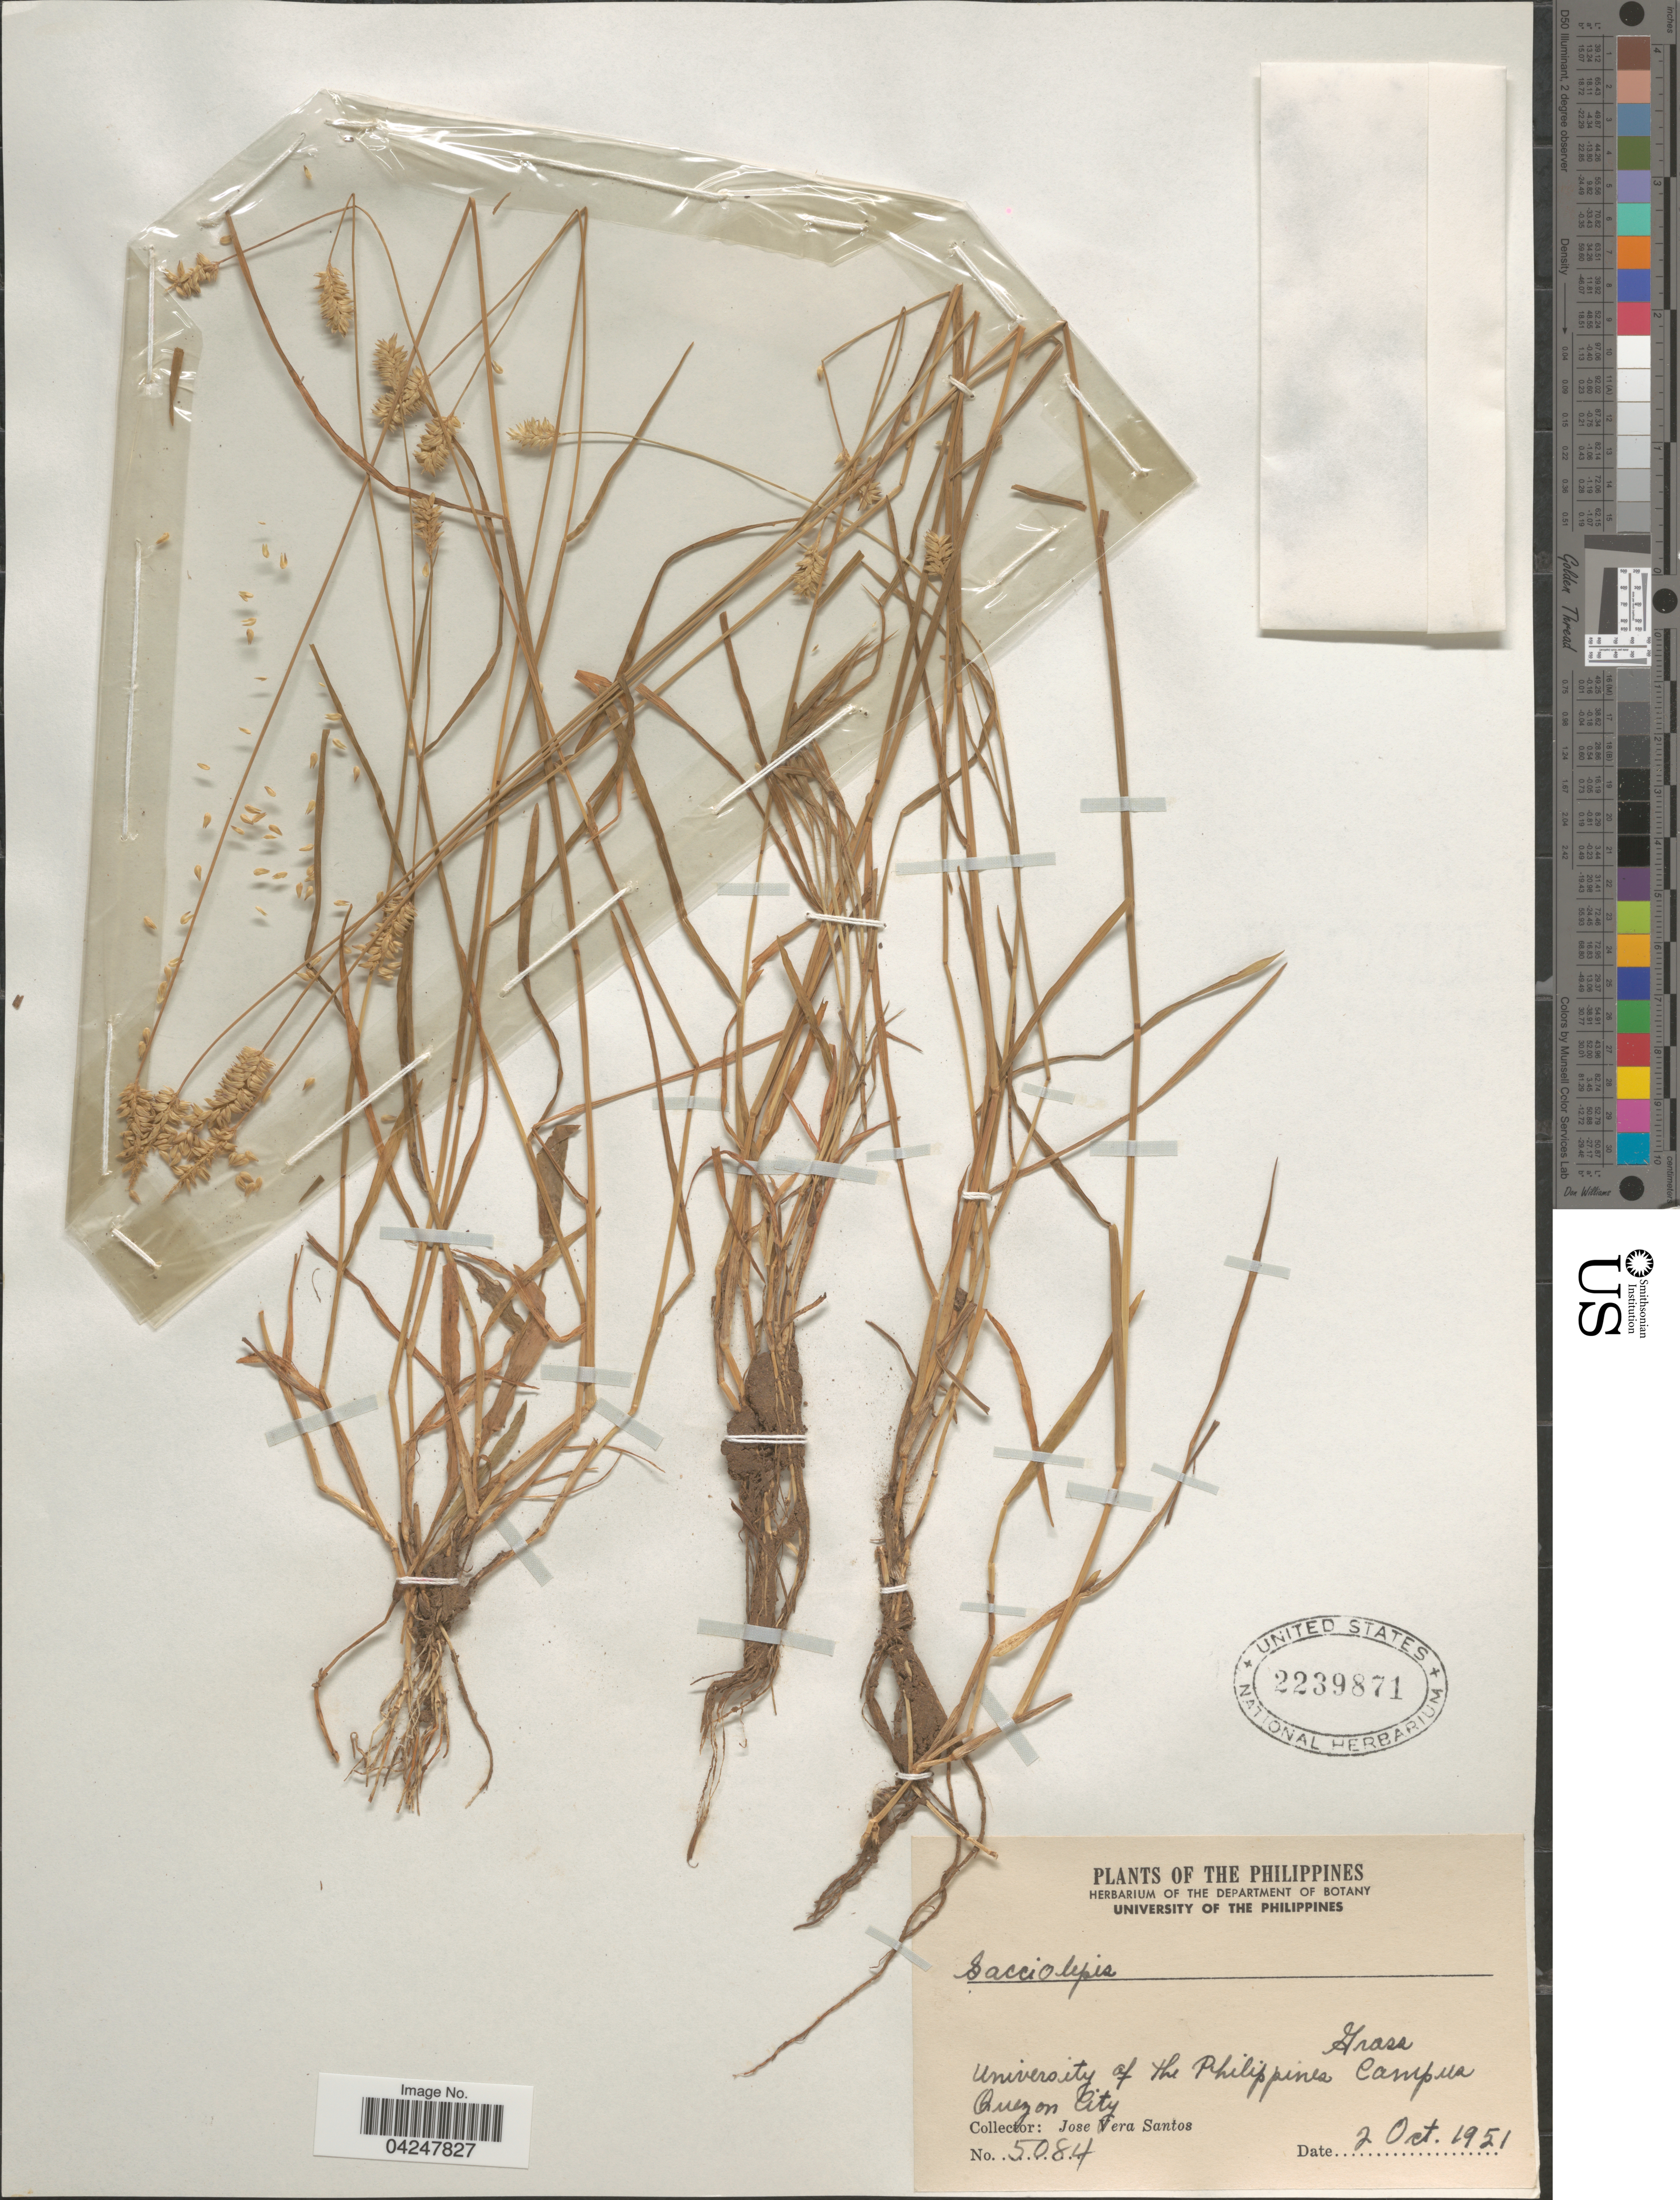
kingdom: Plantae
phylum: Tracheophyta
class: Liliopsida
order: Poales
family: Poaceae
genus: Sacciolepis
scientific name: Sacciolepis sp.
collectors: J. Santos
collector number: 5084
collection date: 1951-10-02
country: Philippines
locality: University of the Philippines Campus. Quezon City.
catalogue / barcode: US 2239871